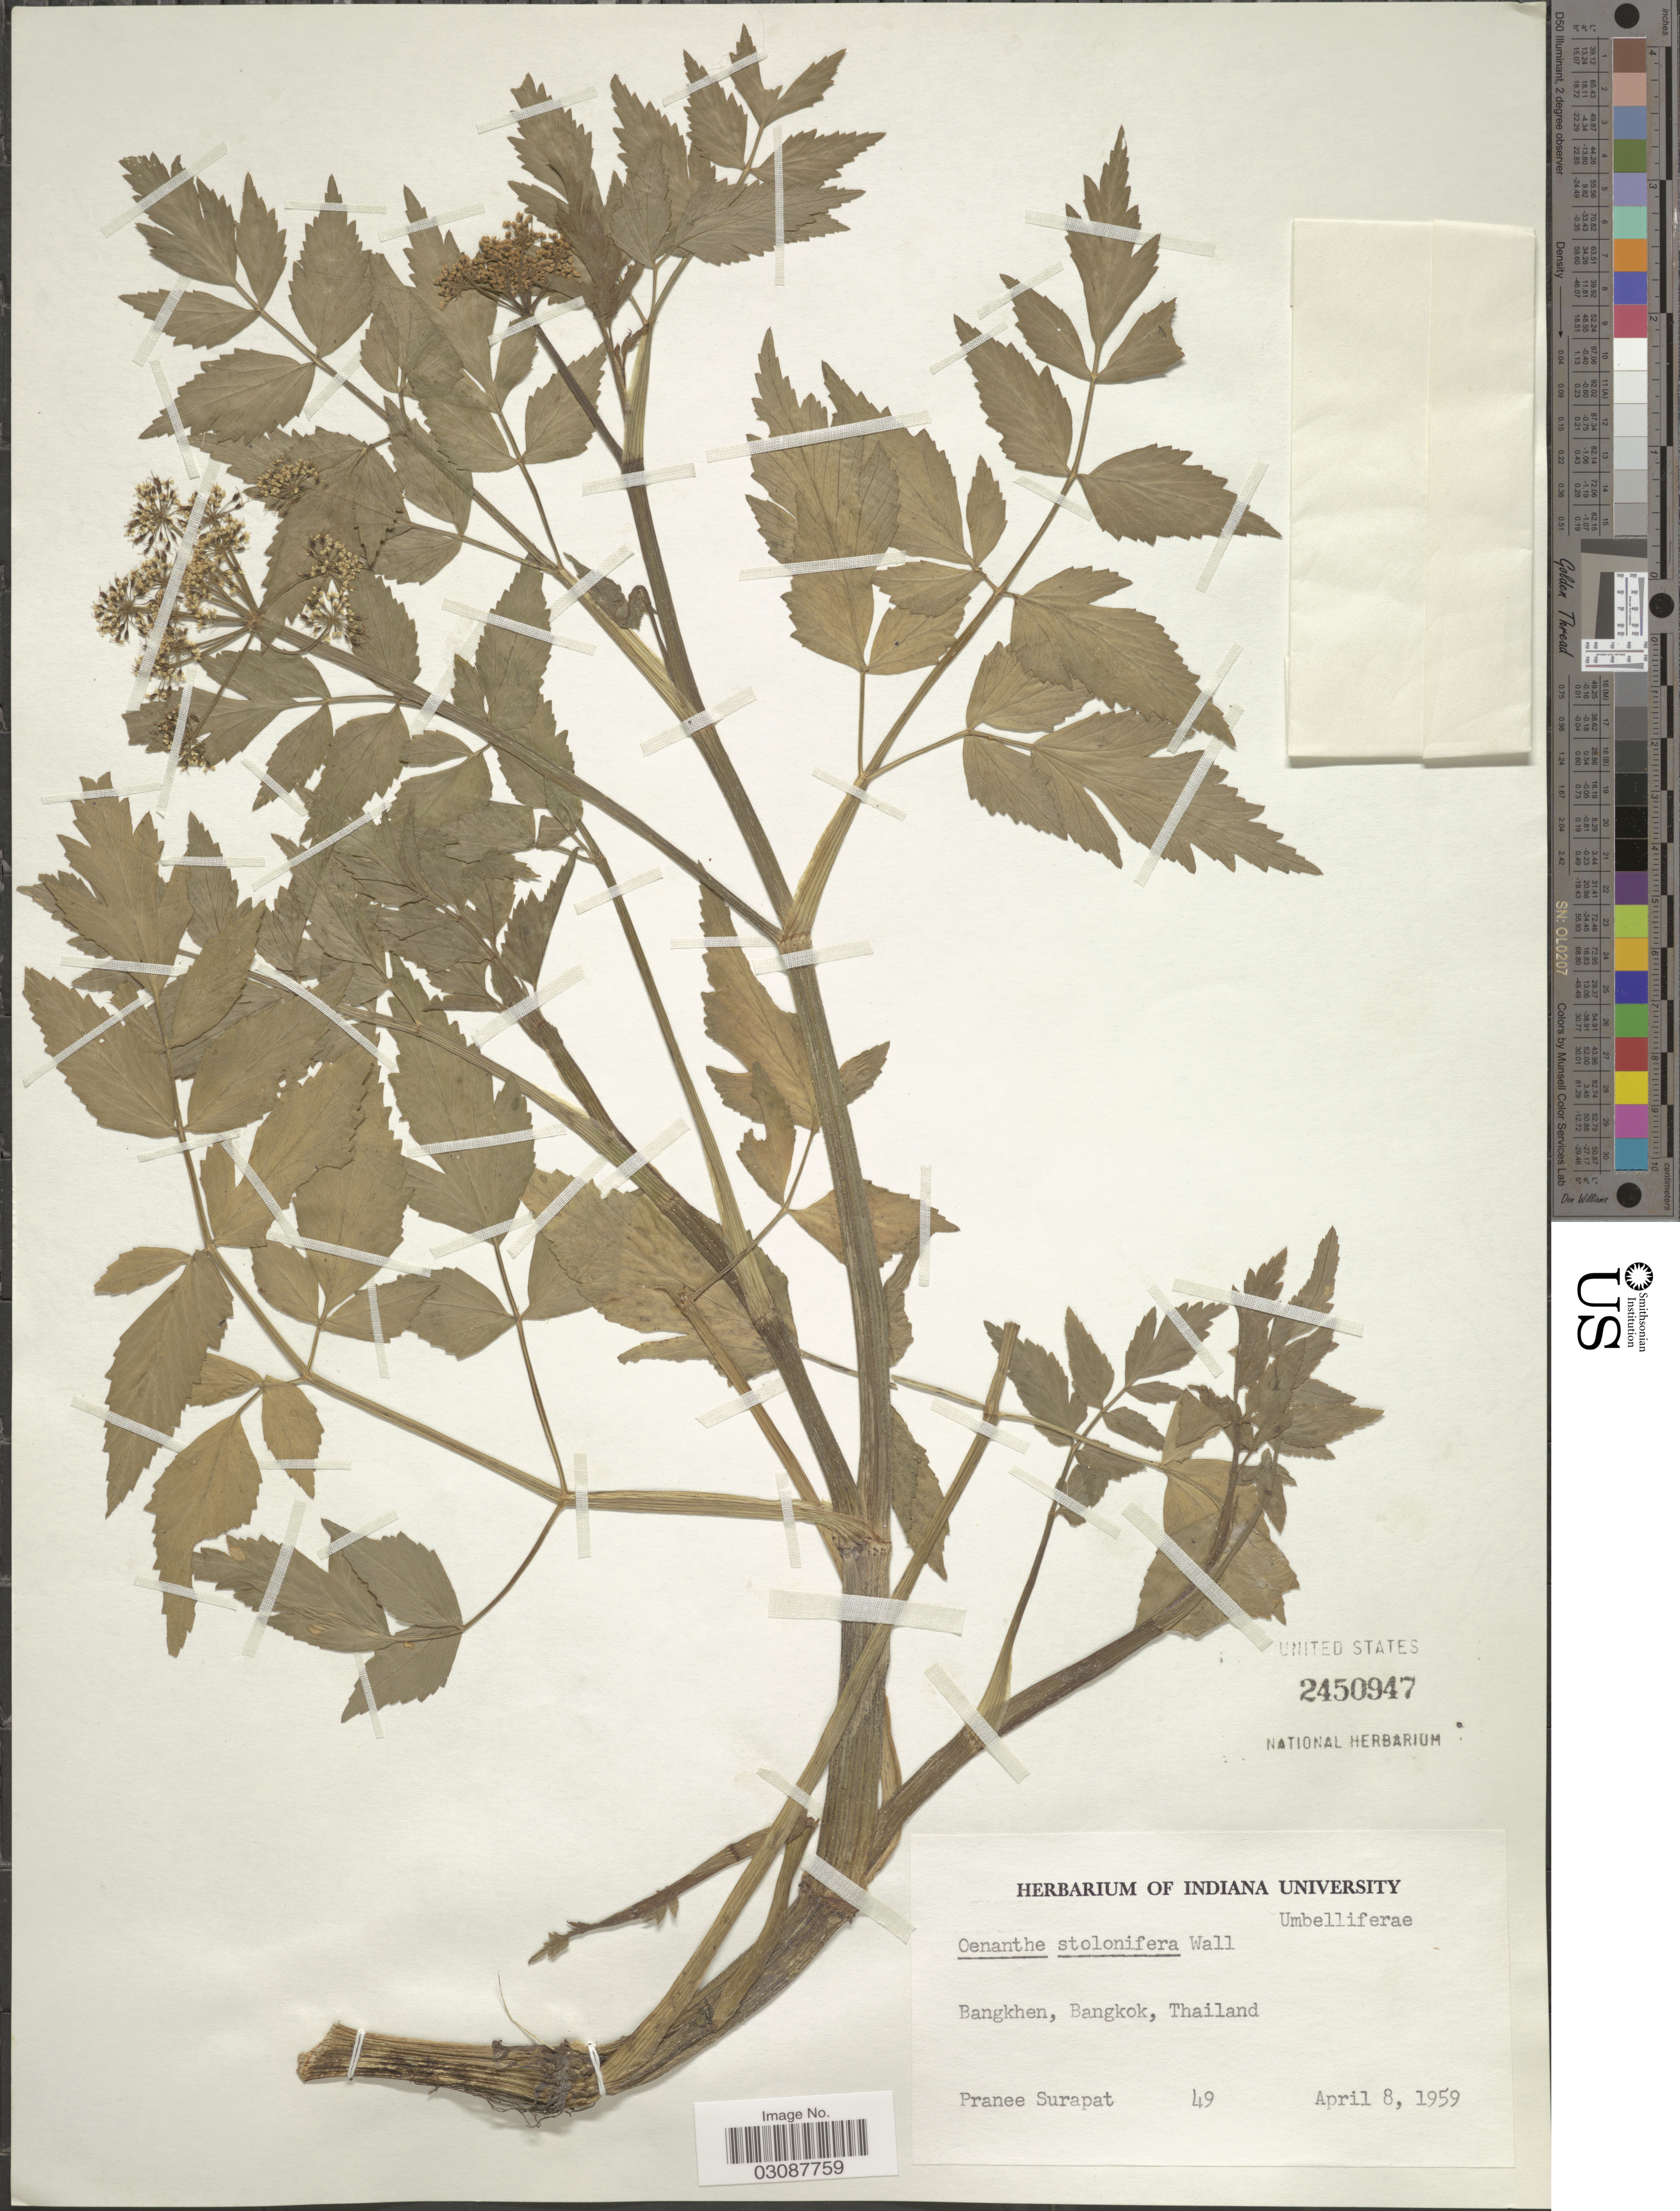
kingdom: Plantae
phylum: Tracheophyta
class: Magnoliopsida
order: Apiales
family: Apiaceae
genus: Oenanthe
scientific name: Oenanthe stolonifera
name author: Wall. ex DC.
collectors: P. Surapat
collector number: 49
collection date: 1959-04-08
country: Thailand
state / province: Bangkok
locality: Bangkhen, Bangkok, Thailand.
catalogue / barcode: US 2450947